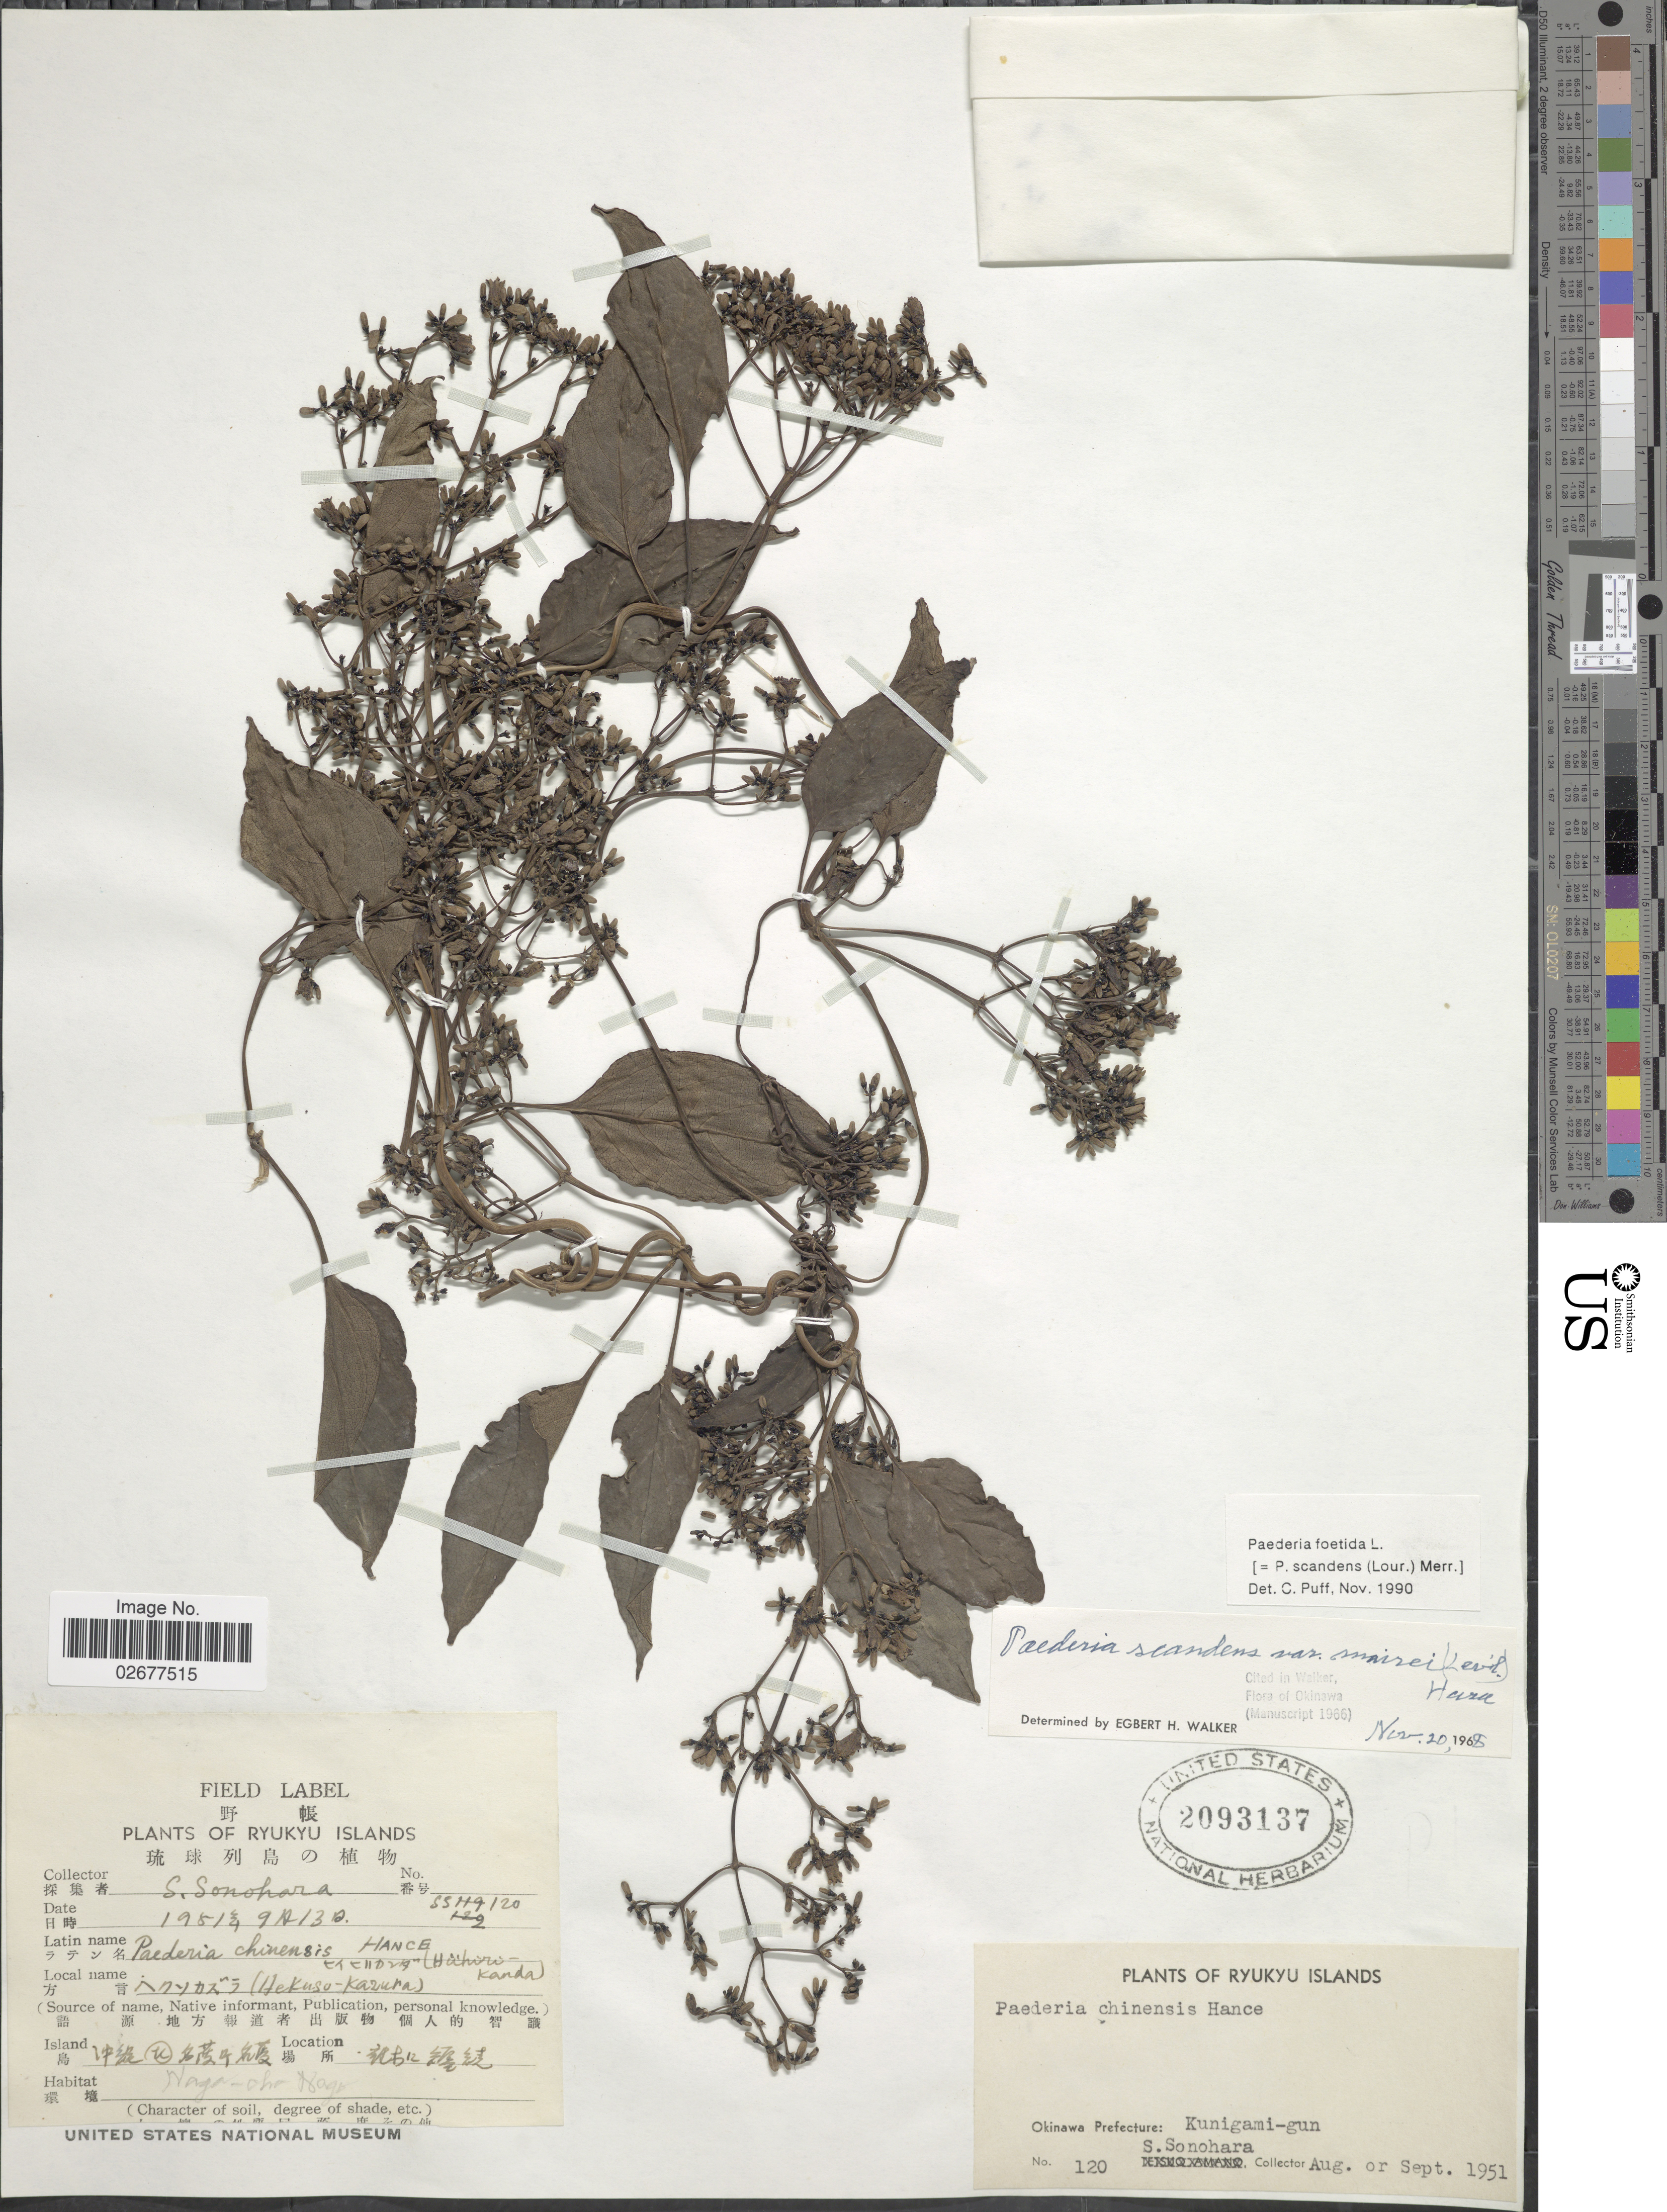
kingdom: Plantae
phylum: Tracheophyta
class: Magnoliopsida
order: Gentianales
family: Rubiaceae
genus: Paederia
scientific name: Paederia foetida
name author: L.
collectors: S. Sonohara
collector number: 120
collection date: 1951-09-13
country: Japan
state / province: Okinawa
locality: Ryukyu Islands. Okinawa Prefecture: Kunigami-gun.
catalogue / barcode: US 2093137